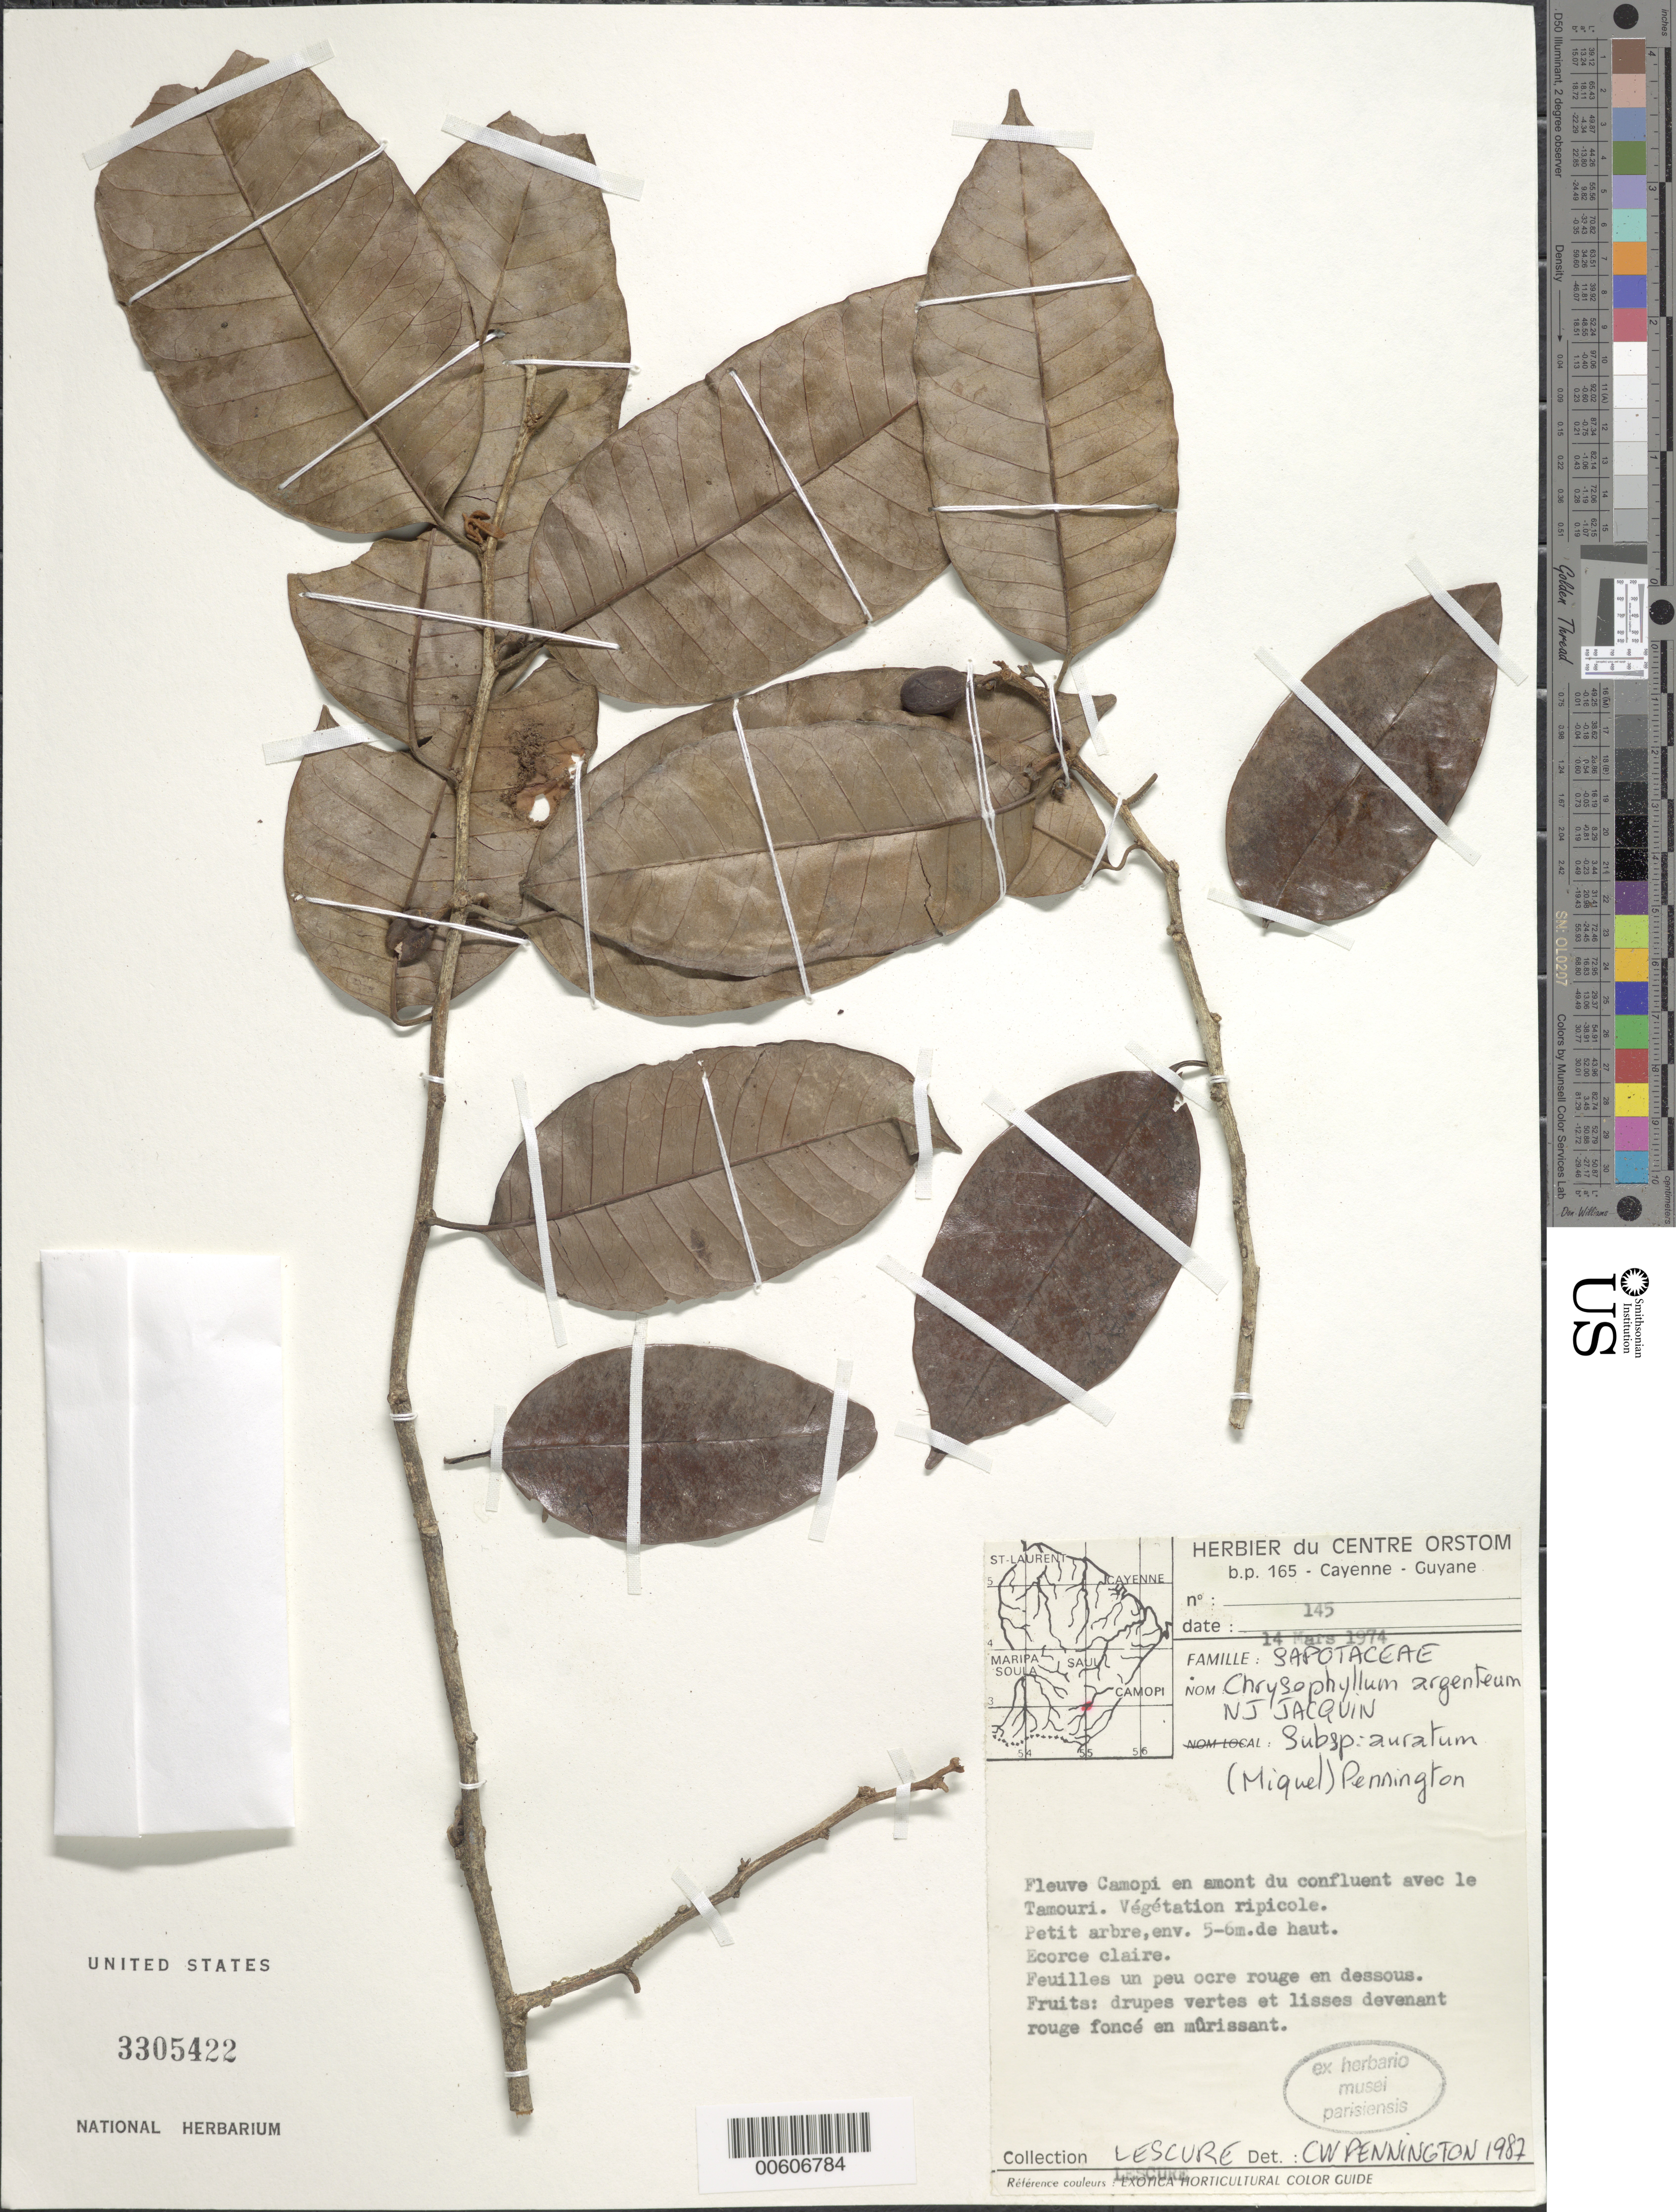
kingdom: Plantae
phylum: Tracheophyta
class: Magnoliopsida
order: Ericales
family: Sapotaceae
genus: Chrysophyllum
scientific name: Chrysophyllum argenteum subsp. auratum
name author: (Miq.) T.D. Penn.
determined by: Pennington, C. W.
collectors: J.-P. Lescure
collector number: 145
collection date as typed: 14-Mar-74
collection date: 1974-03-14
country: French Guiana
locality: Camopi R., near confl. with Tamouri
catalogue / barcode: US 3305422